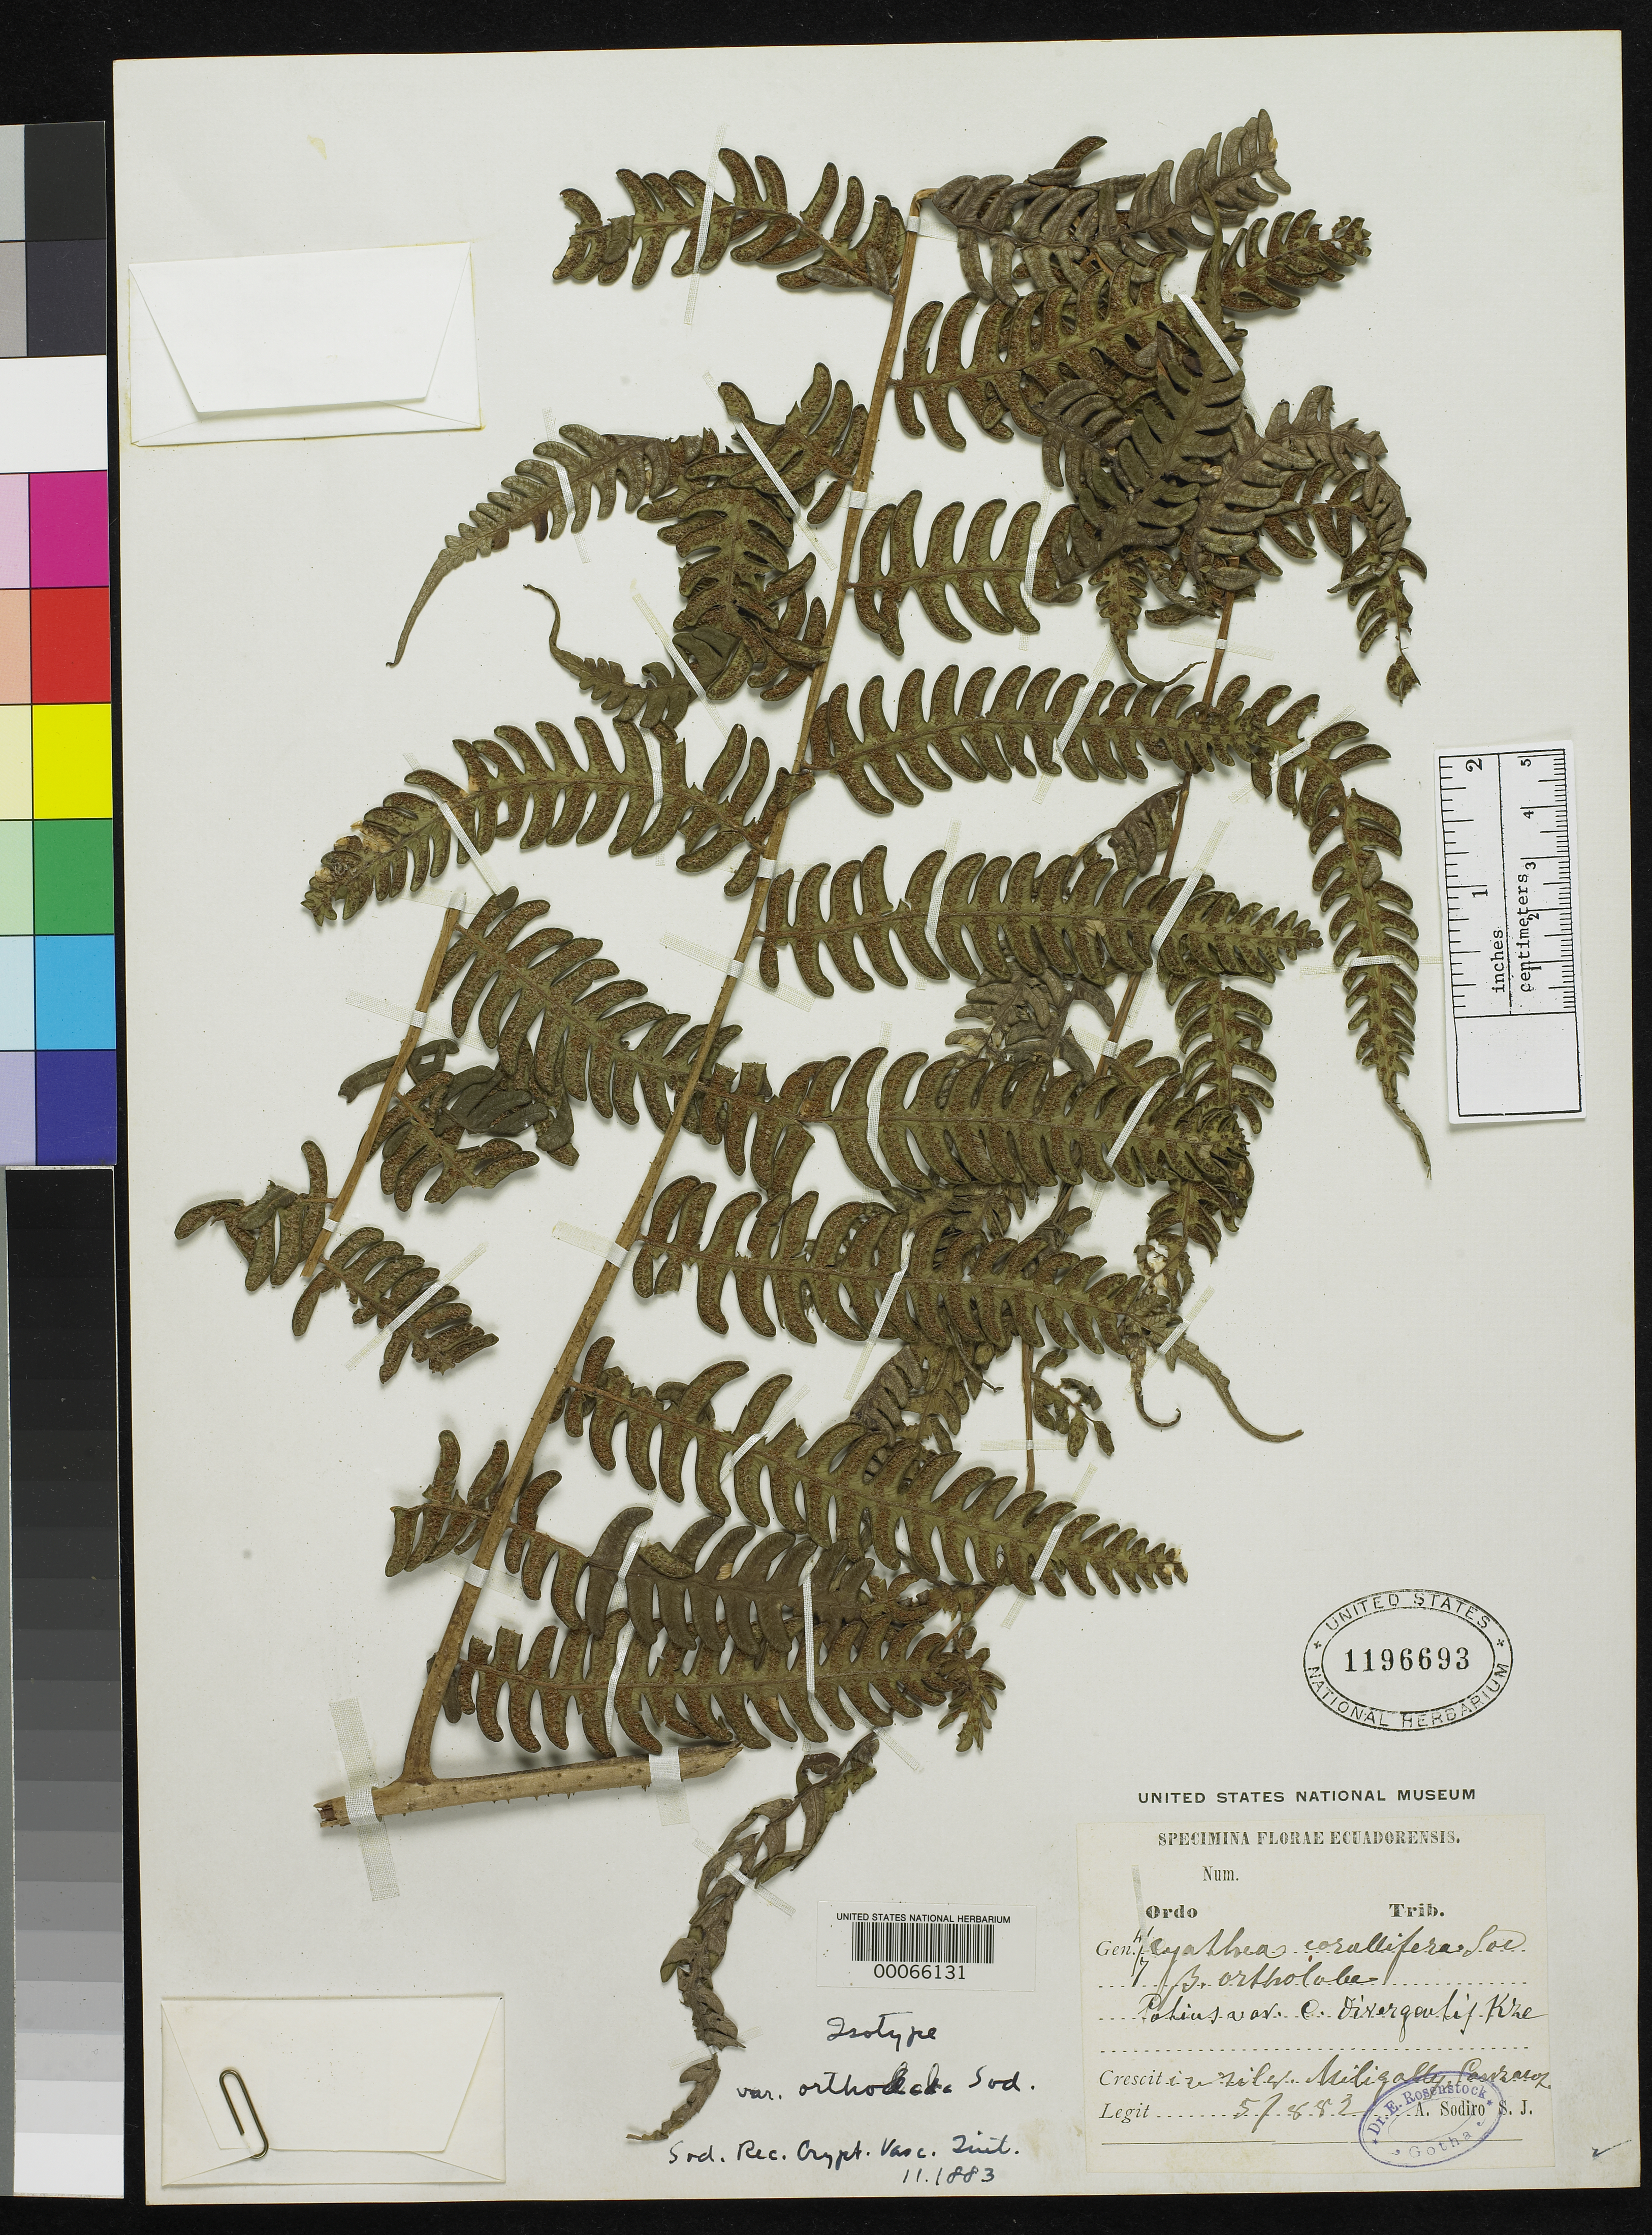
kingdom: Plantae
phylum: Tracheophyta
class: Polypodiopsida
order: Cyatheales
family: Cyatheaceae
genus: Cyathea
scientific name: Cyathea corallifera var. ortholoba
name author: Sodiro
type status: Isotype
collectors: L. Sodiro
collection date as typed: May 1882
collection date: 1882-05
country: Ecuador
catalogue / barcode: US 1196693